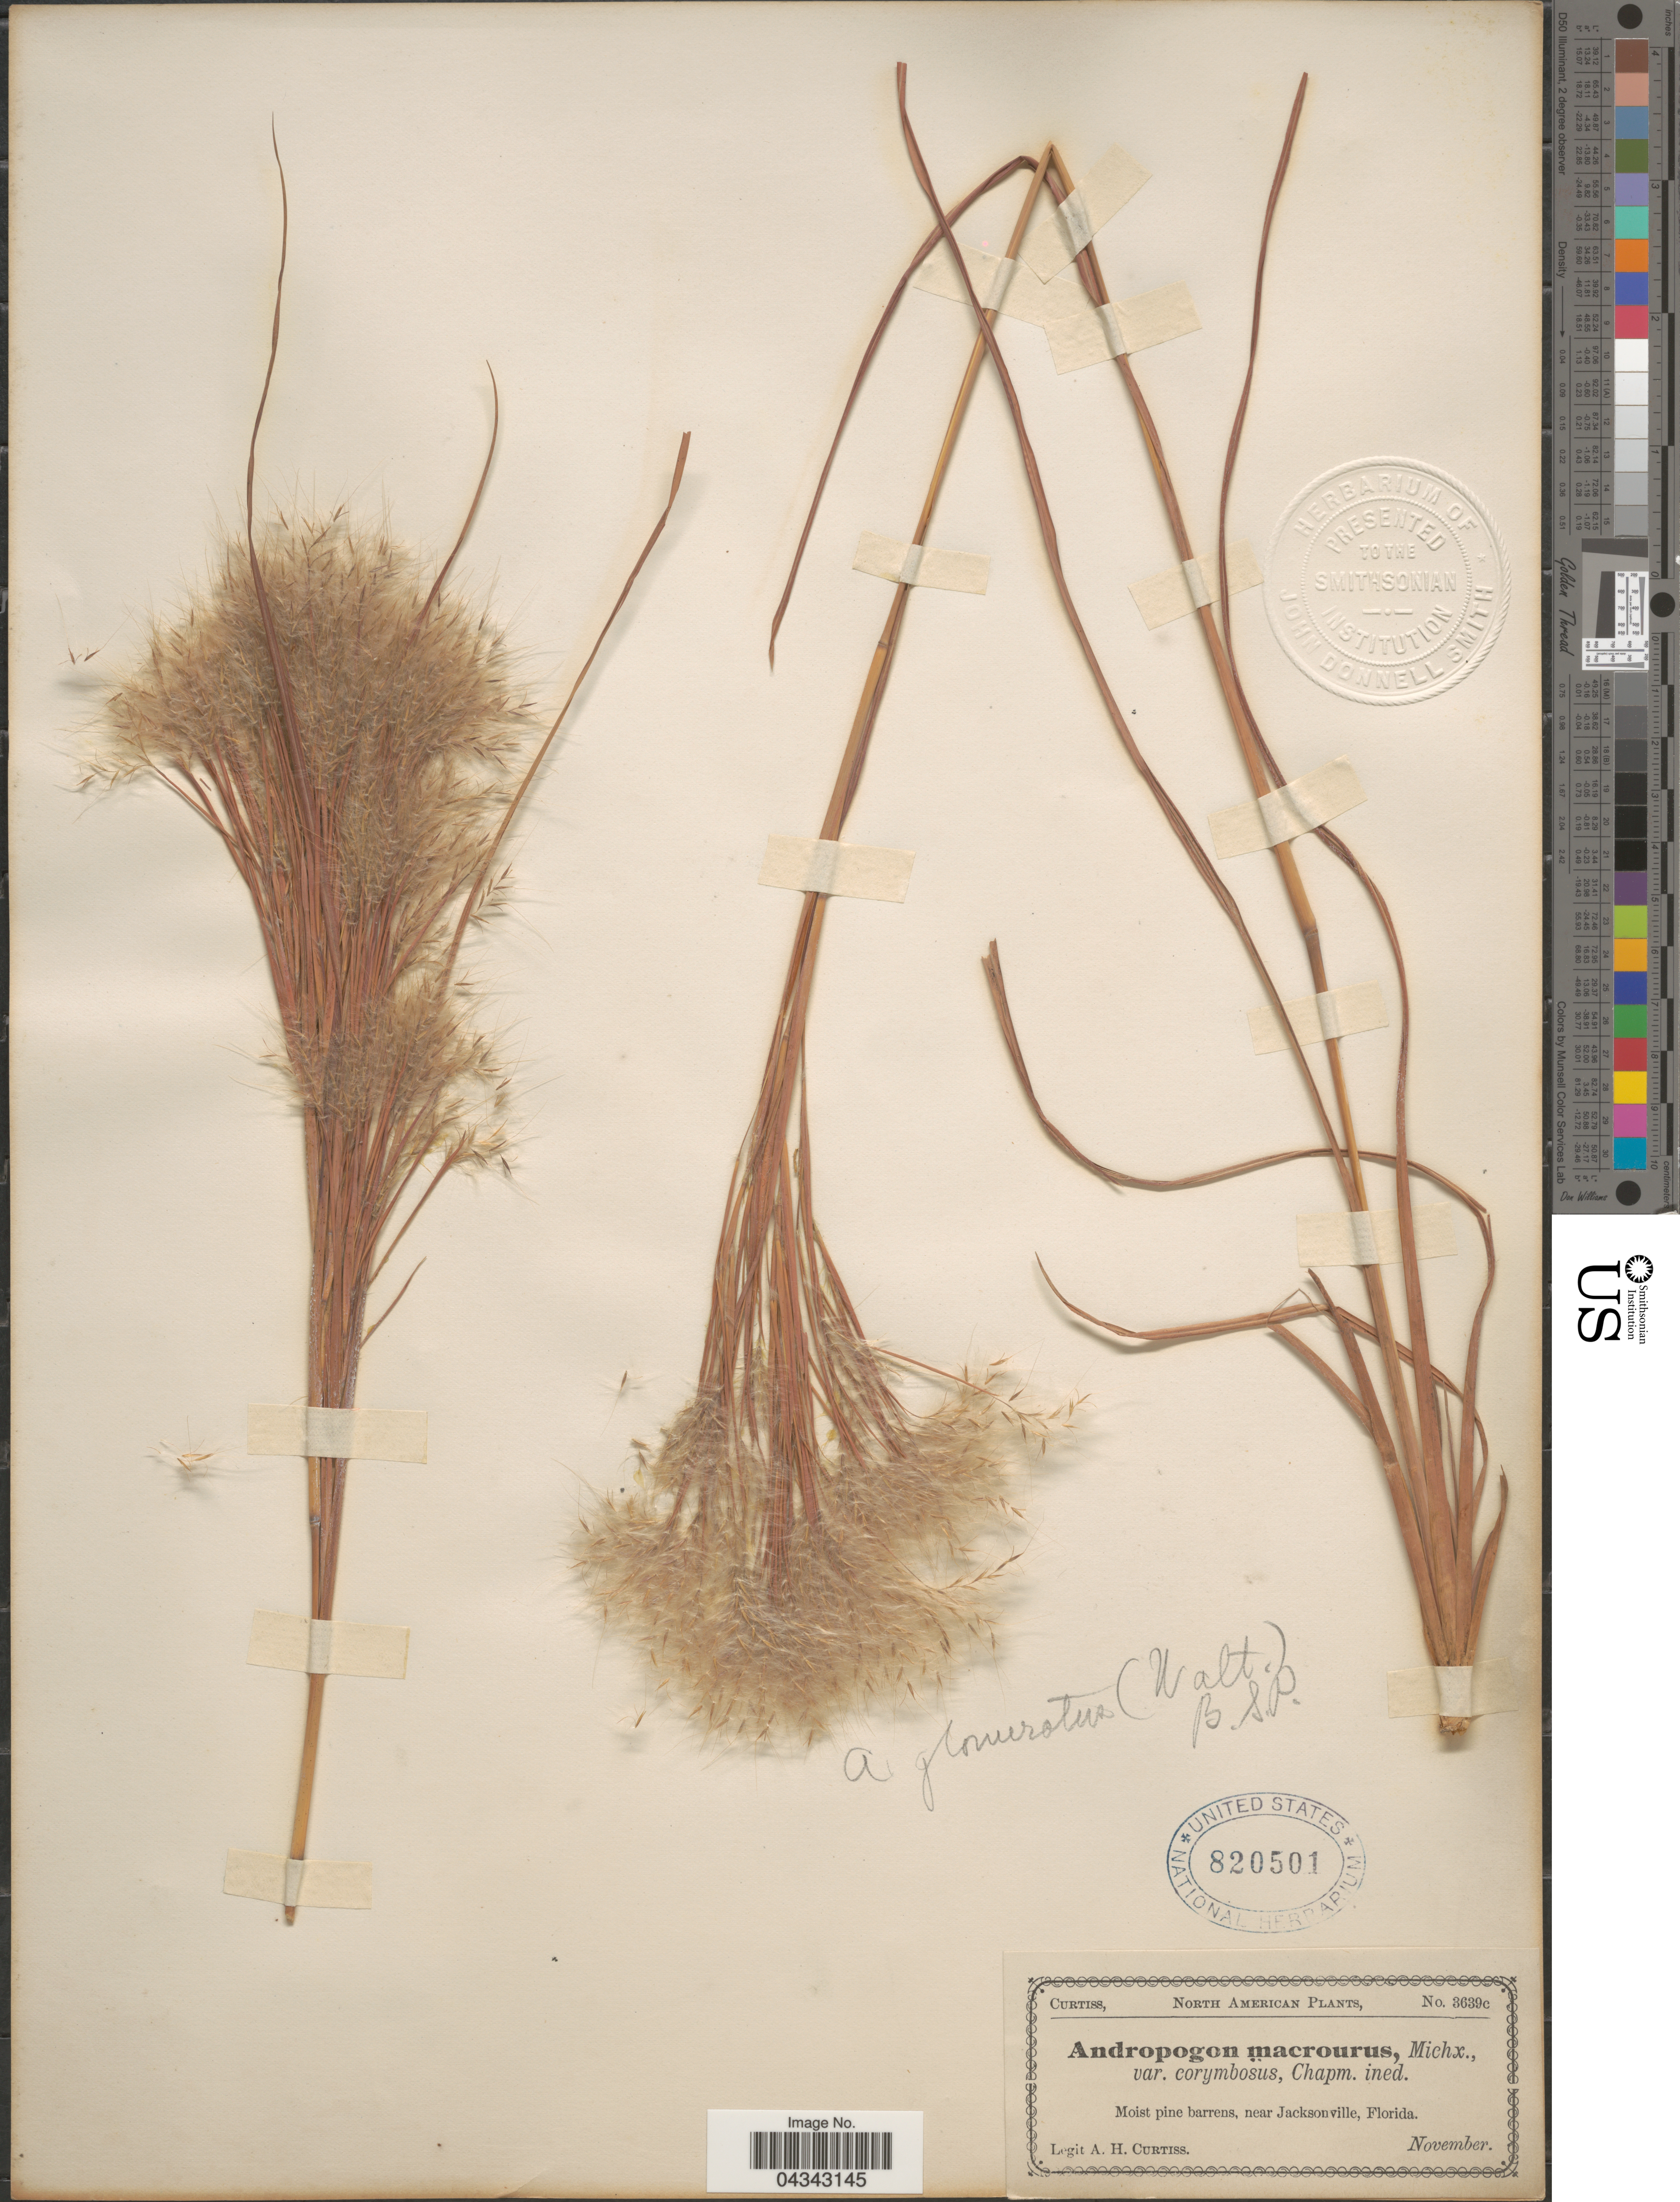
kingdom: Plantae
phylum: Tracheophyta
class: Liliopsida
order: Poales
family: Poaceae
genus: Andropogon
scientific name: Andropogon glomeratus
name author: (Walter) Britton, Stearns & Poggenb.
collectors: A. H. Curtiss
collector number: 3639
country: United States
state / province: Florida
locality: Moist pine barrens, near Jacksonville.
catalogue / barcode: US 820501